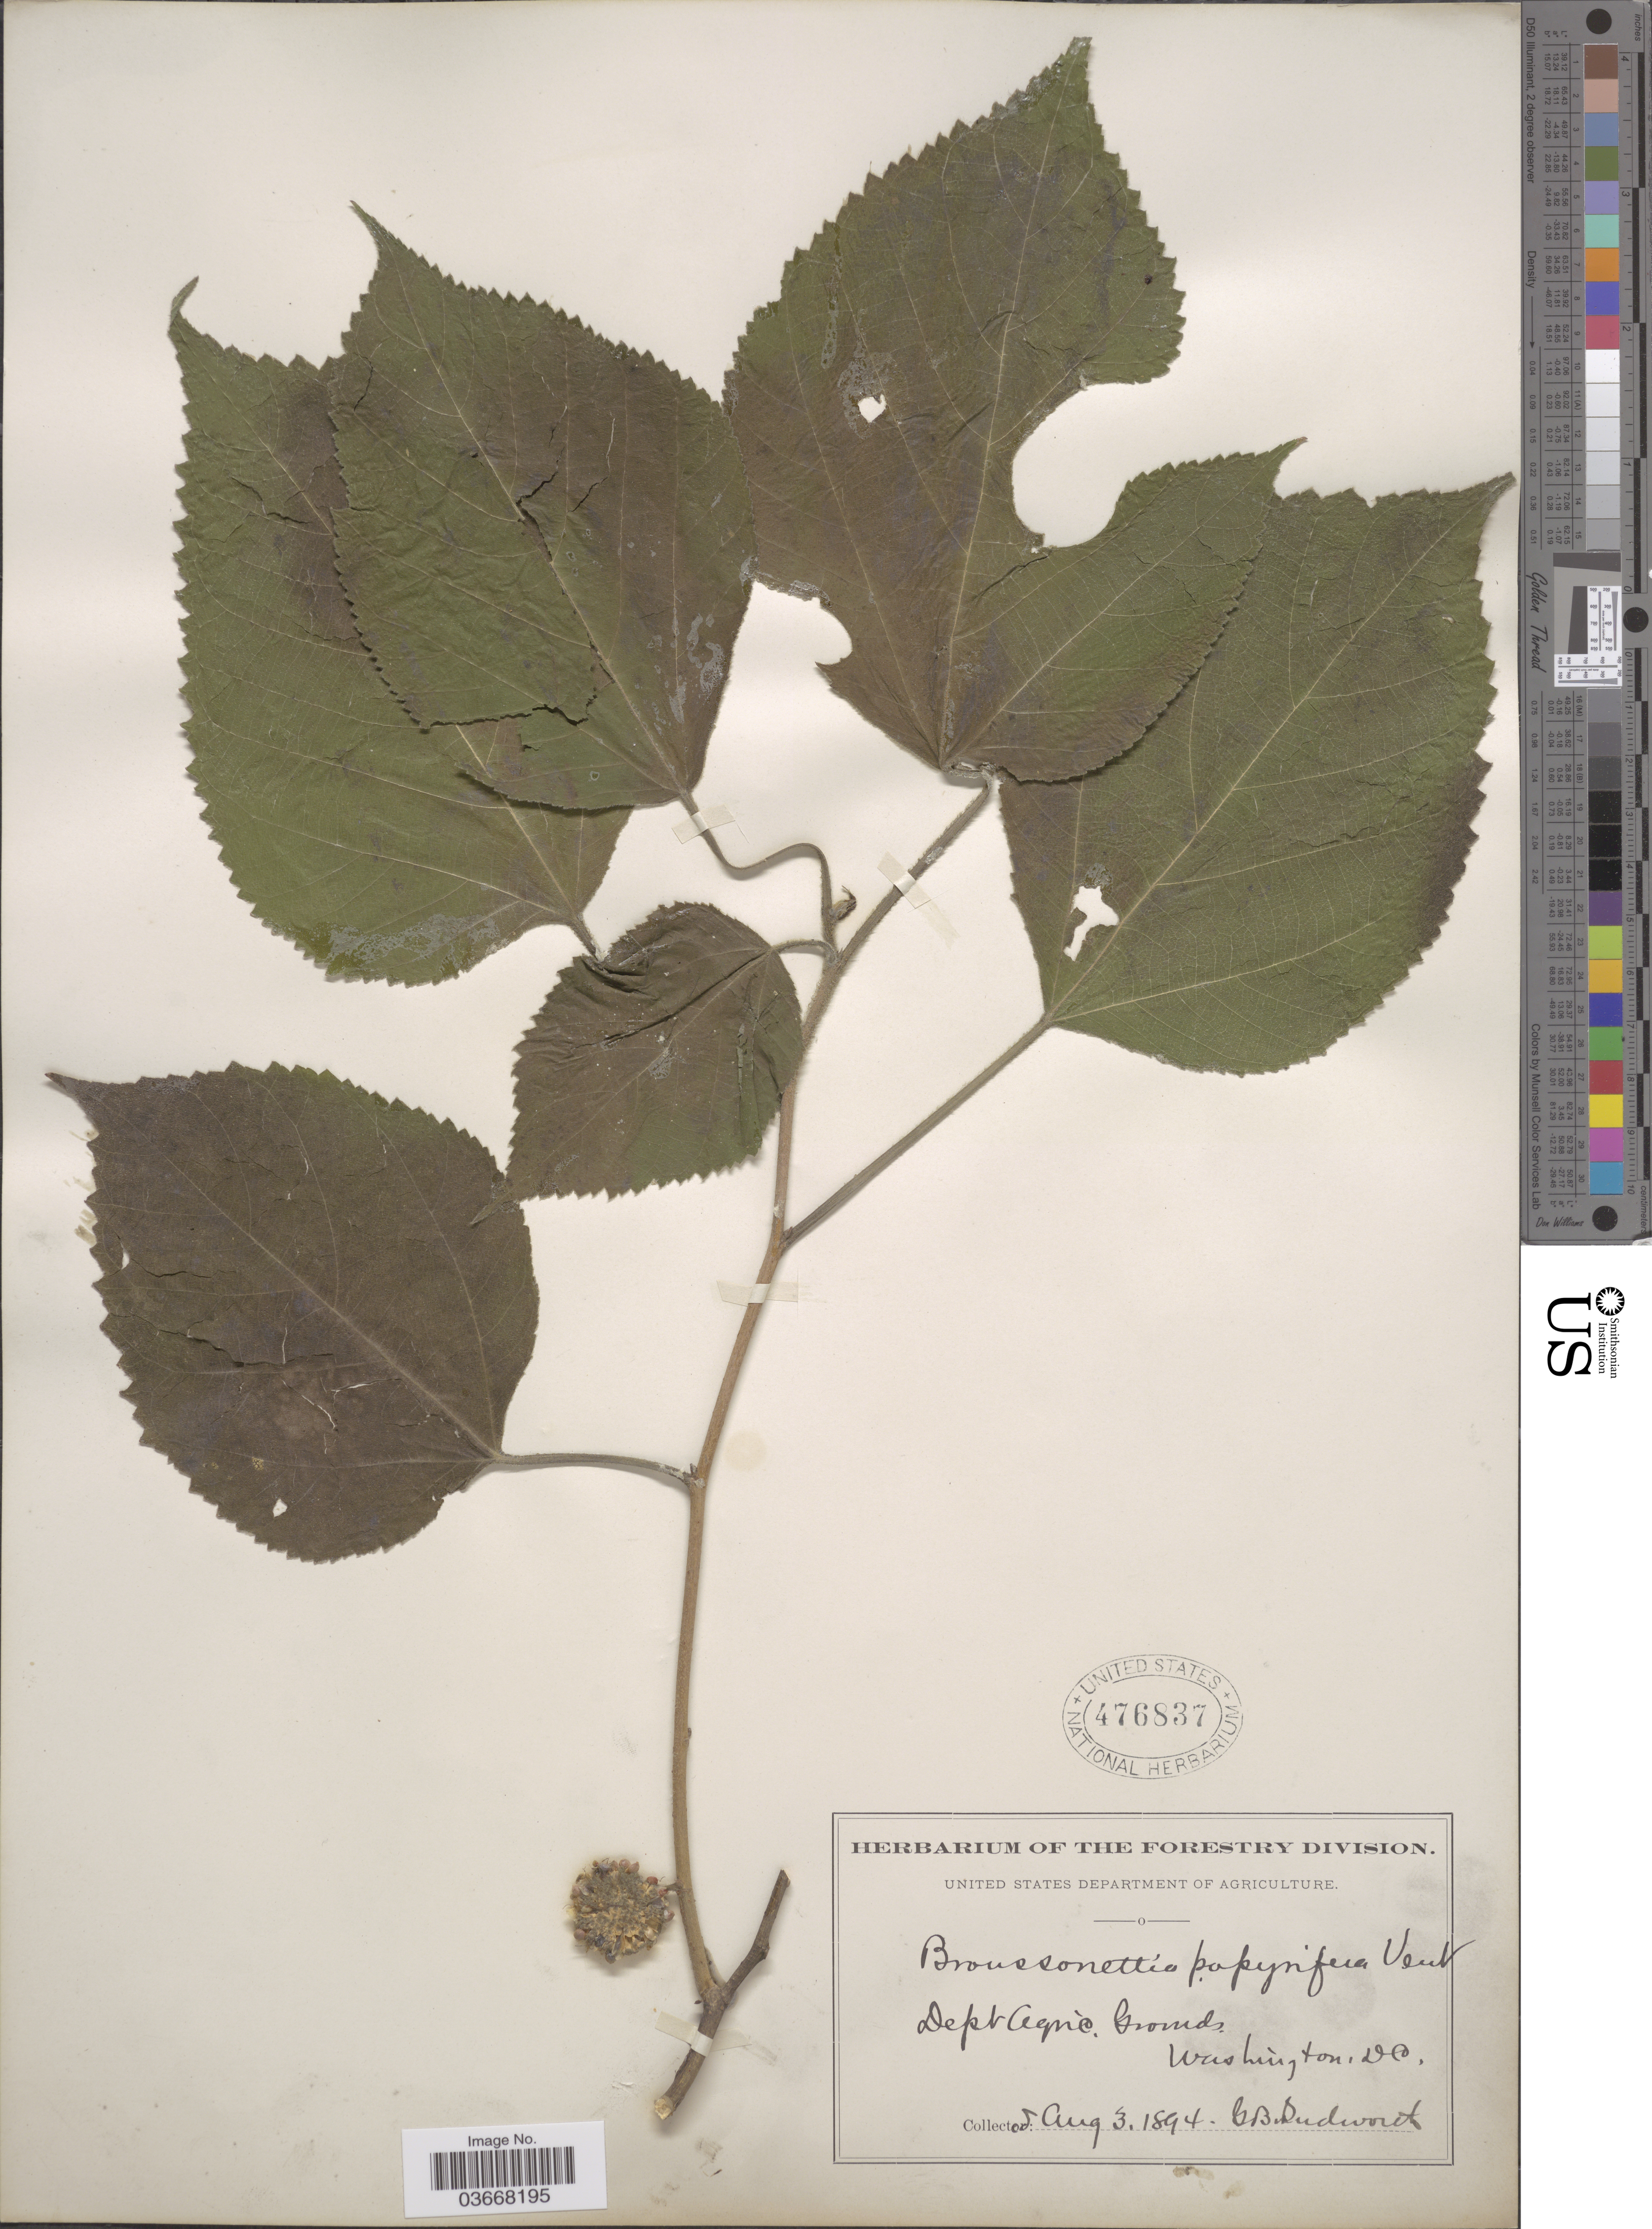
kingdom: Plantae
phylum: Tracheophyta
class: Magnoliopsida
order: Rosales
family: Moraceae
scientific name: Broussoneta papyrifera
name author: (L.) L'Hér. ex Vent.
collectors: G. B. Sudworth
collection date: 1894-08-03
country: United States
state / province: District of Columbia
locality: Dept. Agric. Grounds. Washington, DC.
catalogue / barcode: US 476837